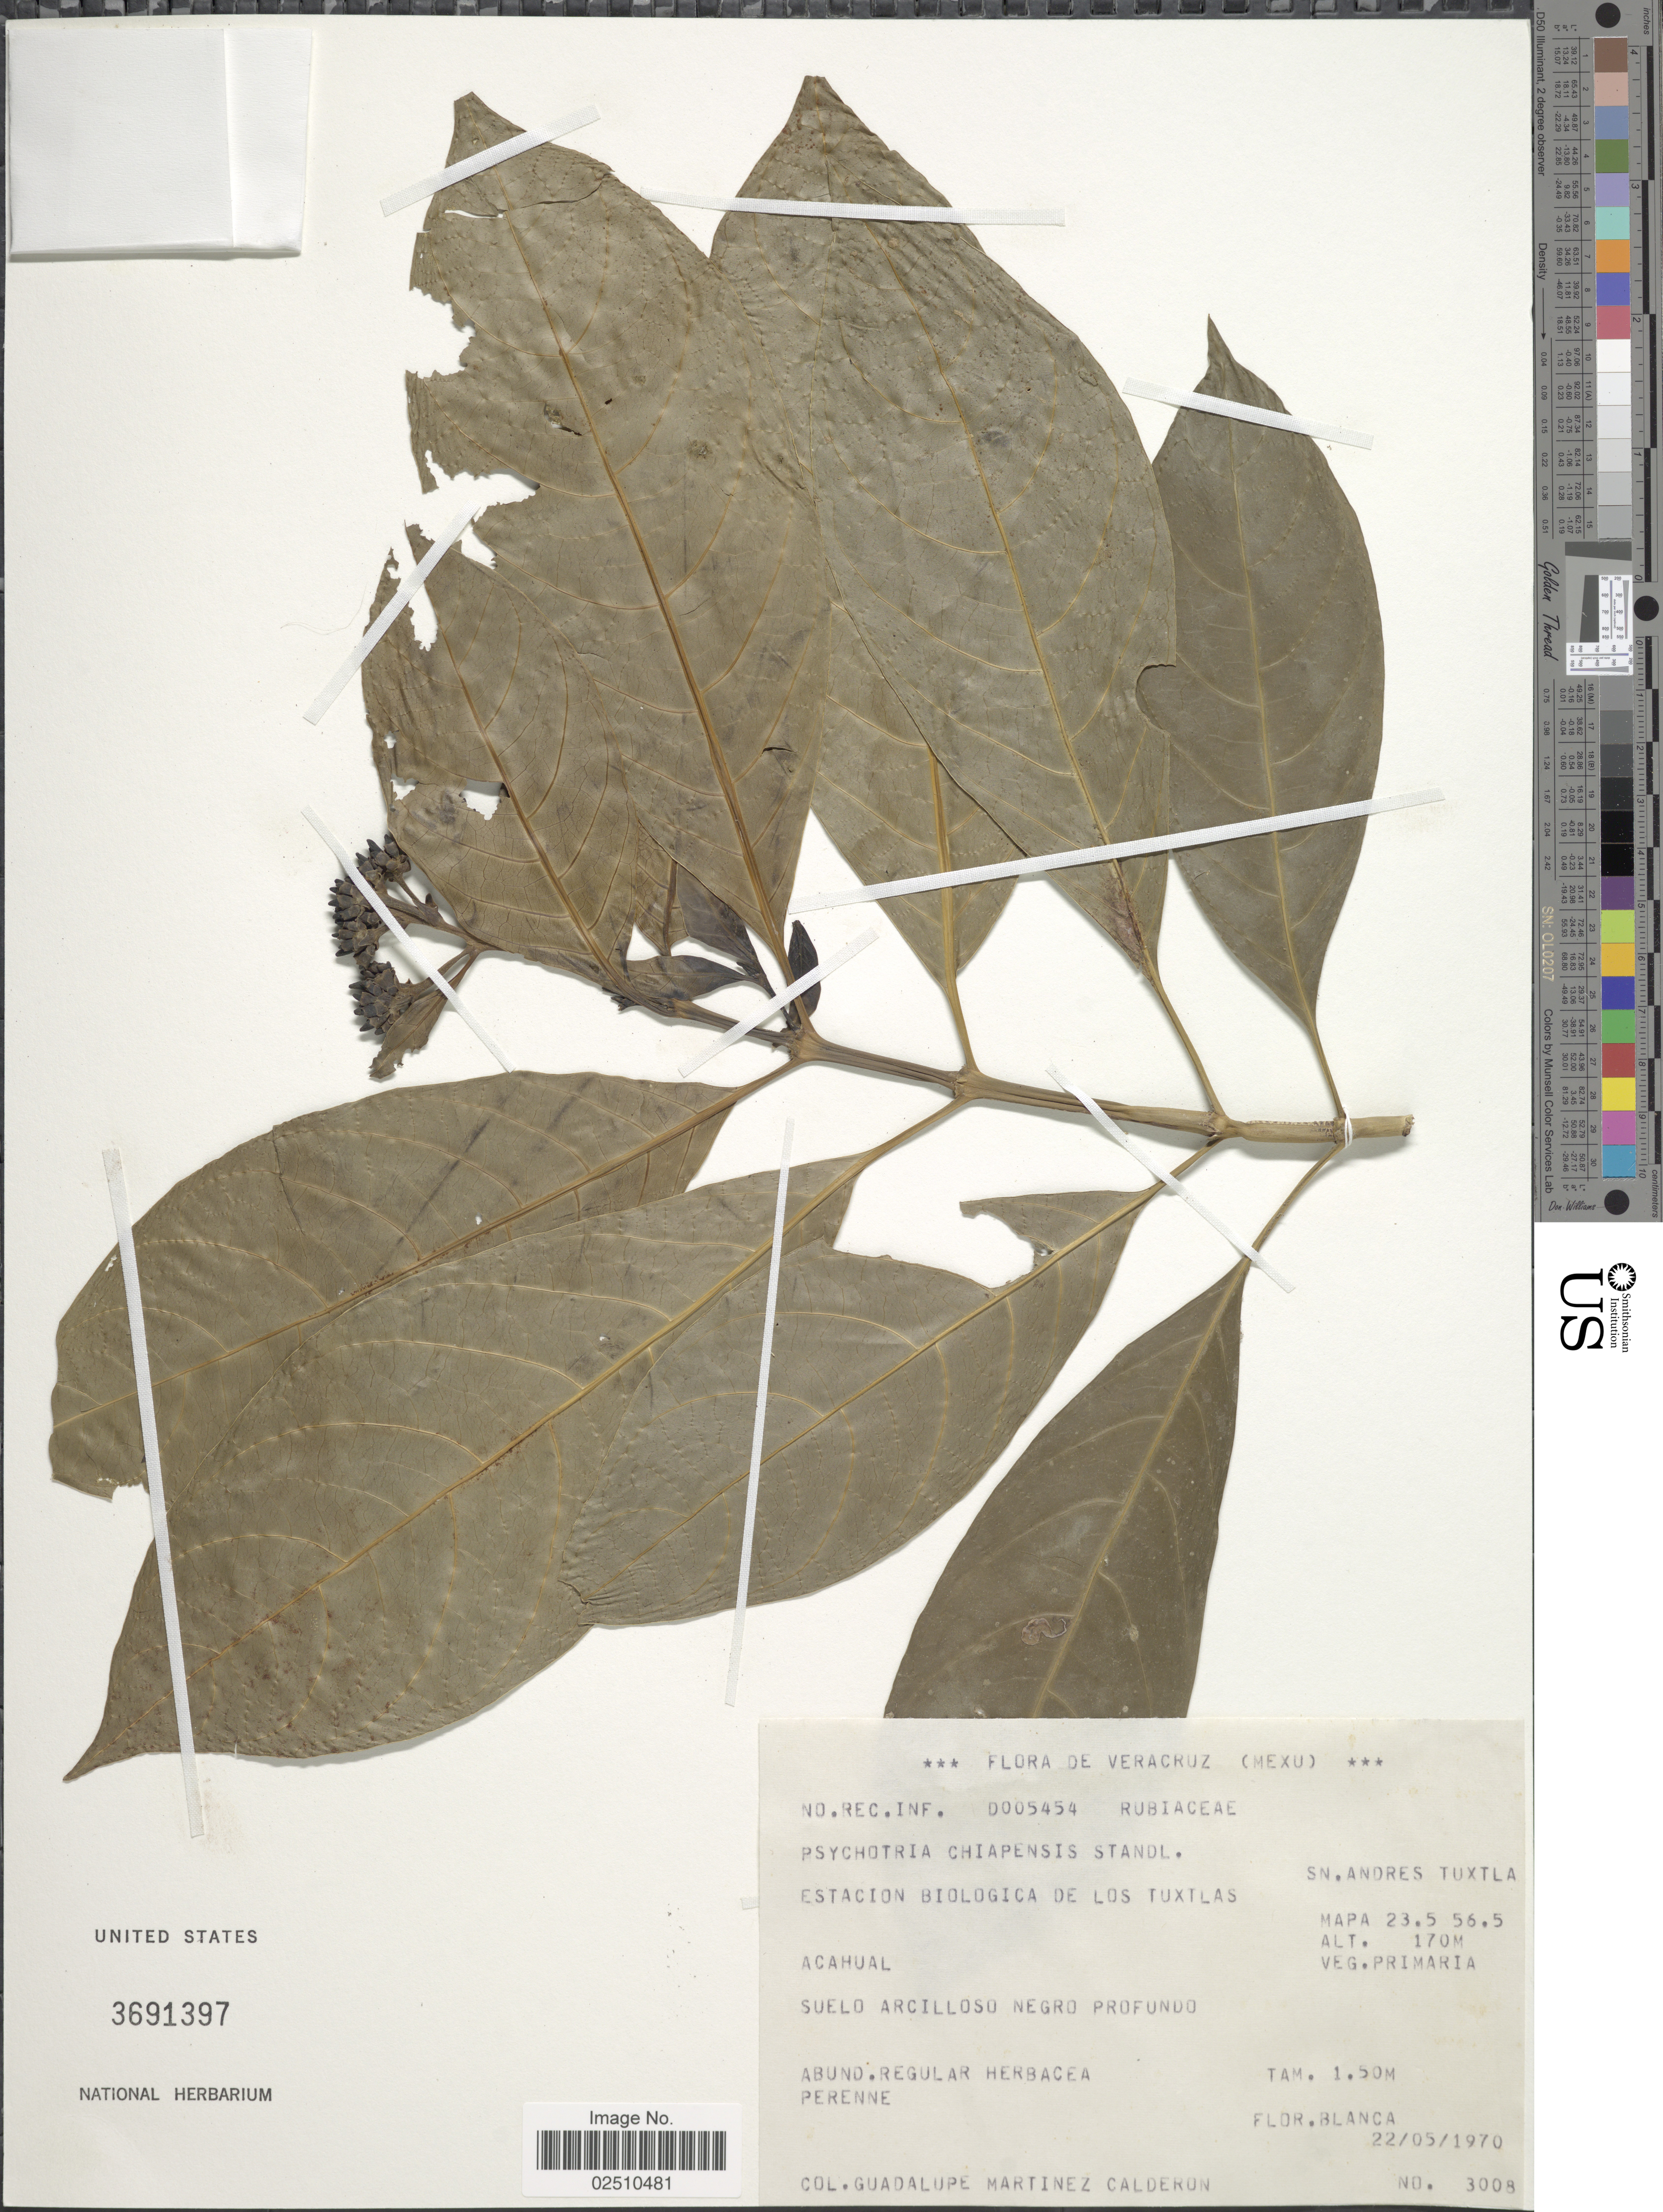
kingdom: Plantae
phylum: Tracheophyta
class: Magnoliopsida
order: Gentianales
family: Rubiaceae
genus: Psychotria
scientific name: Psychotria chiapensis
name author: Standl.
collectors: G. Martinez-C.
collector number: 3008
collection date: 1970-05-22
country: Mexico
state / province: Veracruz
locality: Veracruz, estacion biologica de los Tuxtlas, Sn. Andres Tuxtla, Acahual, mapa 23.5 56.5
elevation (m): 170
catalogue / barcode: US 3691397